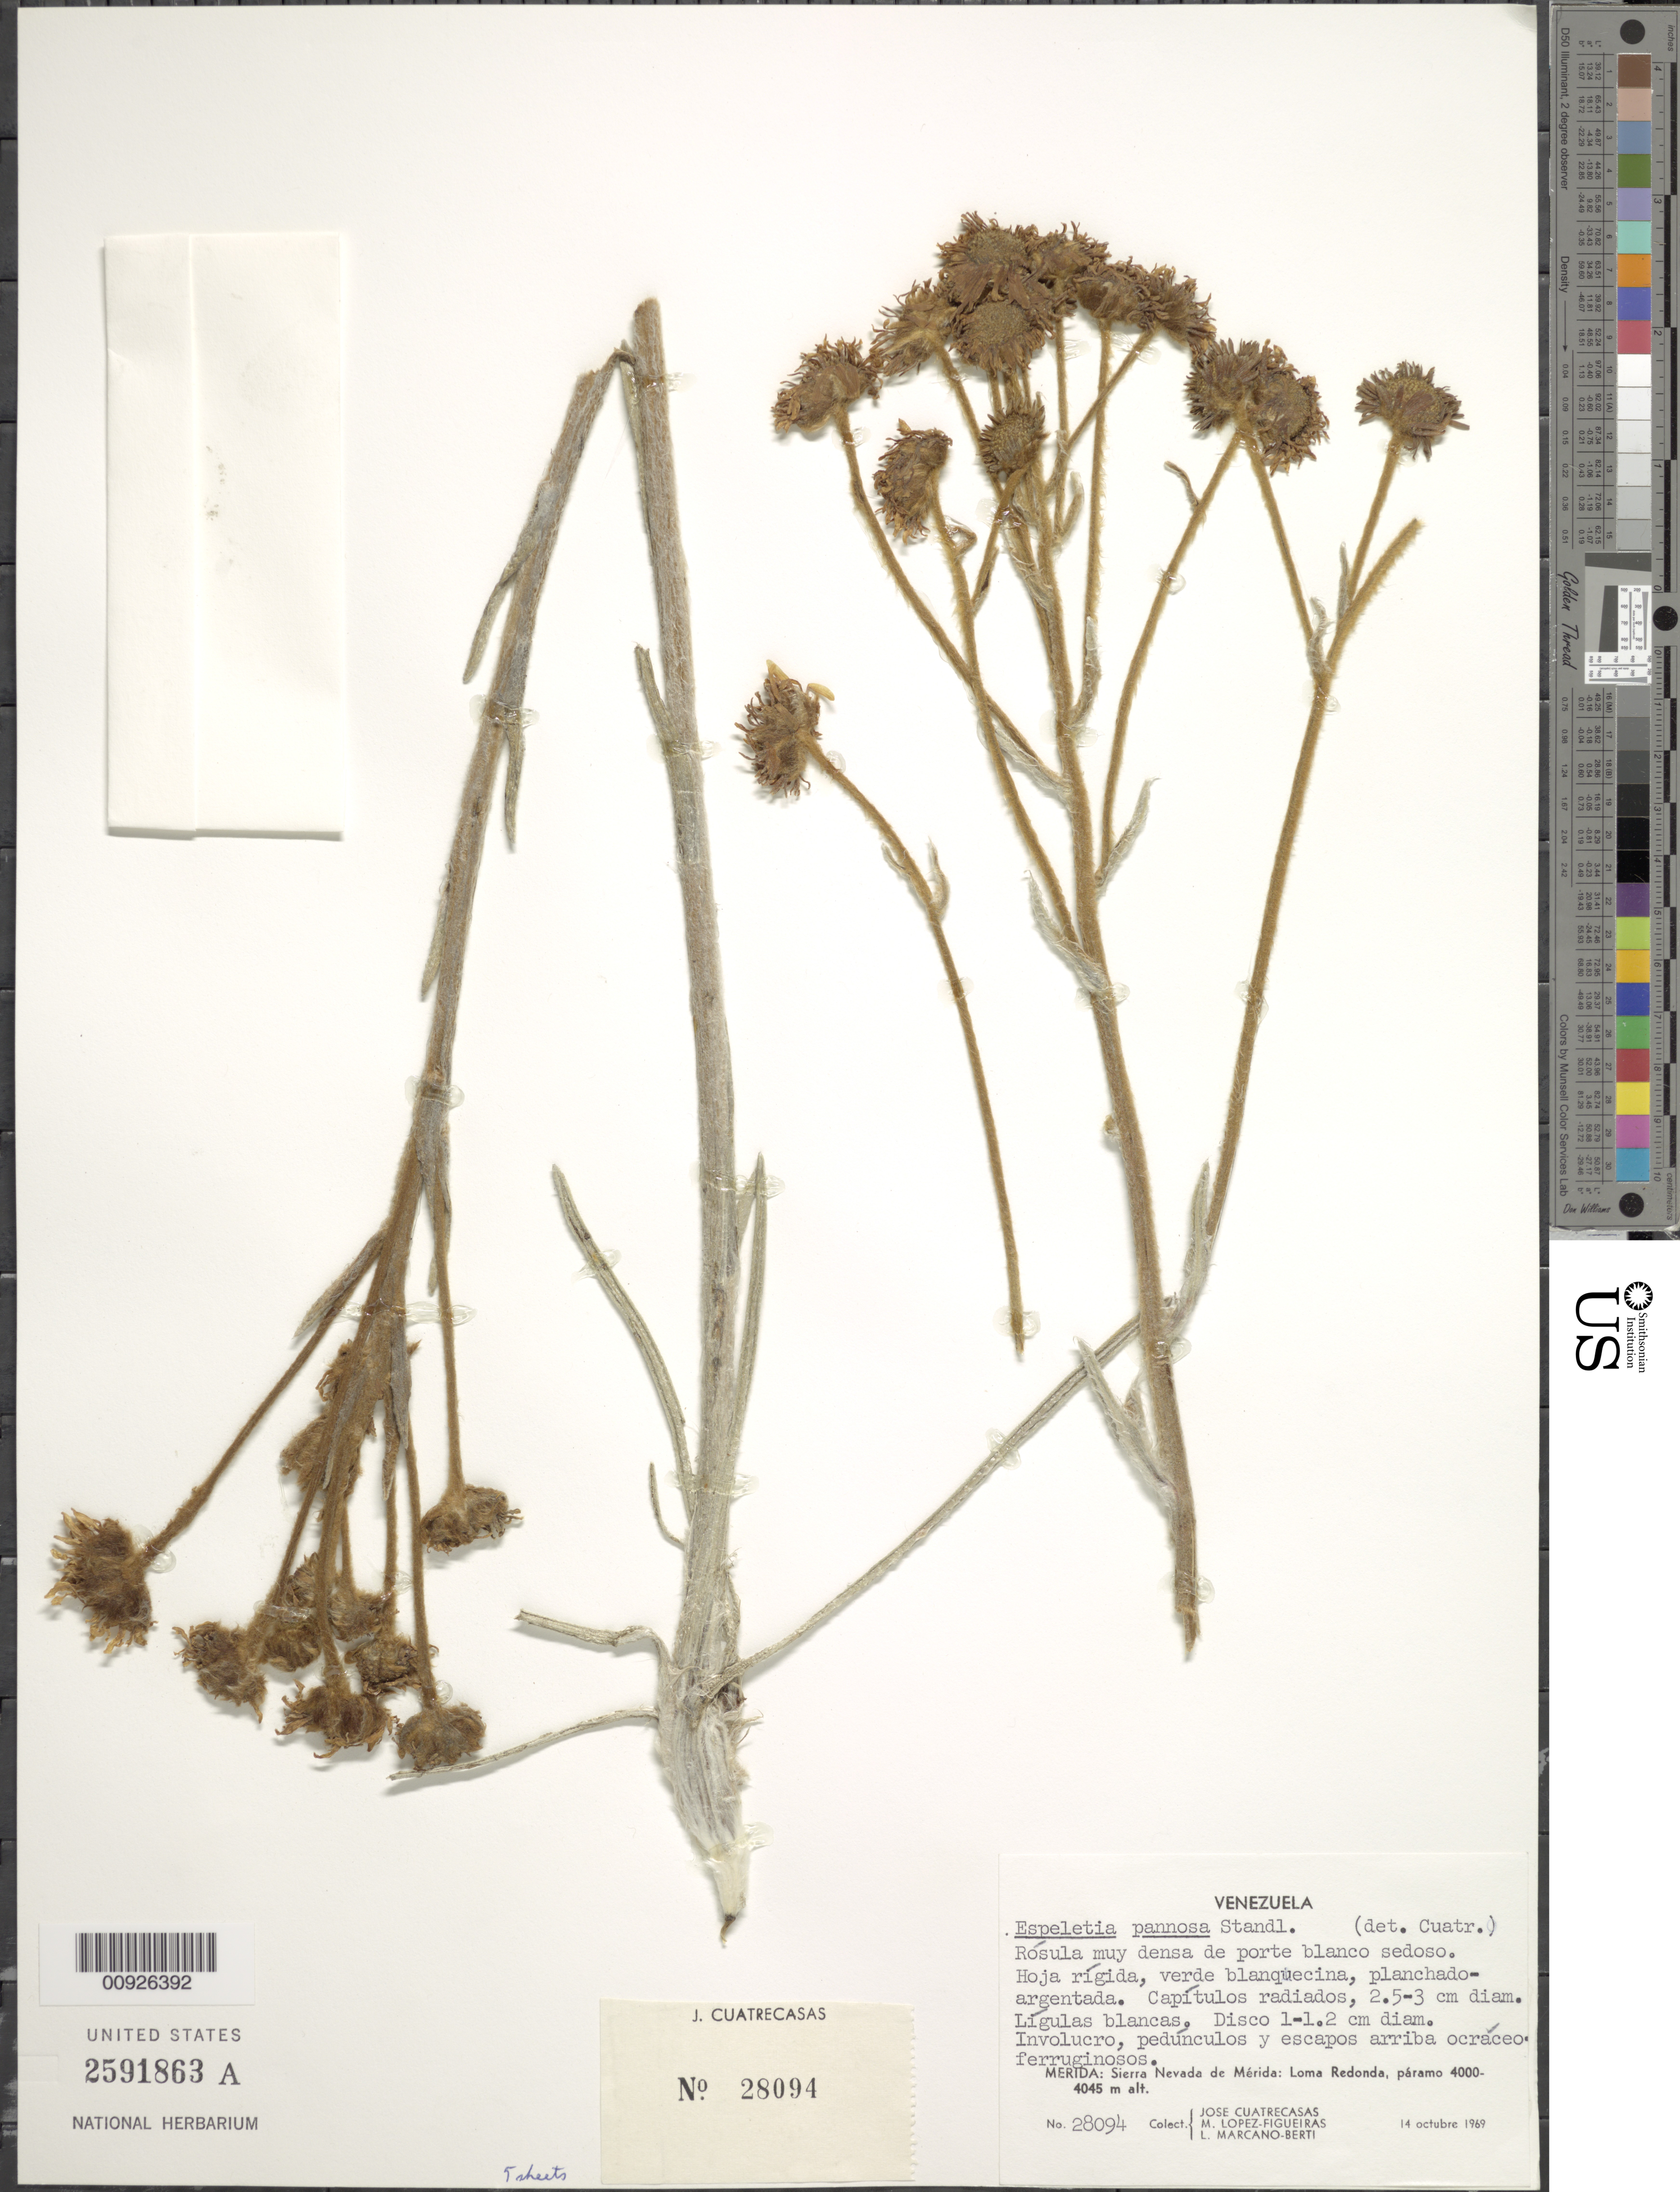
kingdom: Plantae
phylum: Tracheophyta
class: Magnoliopsida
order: Asterales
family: Asteraceae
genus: Espeletiopsis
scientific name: Espeletiopsis pannosa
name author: (Standl.) Cuatrec.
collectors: J. Cuatrecasas, M. López Figueiras & L. Marcano-Berti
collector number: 28094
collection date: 1969-10-14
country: Venezuela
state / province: Mérida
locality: Sierra Nevada de Mérida: Loma Redonda, páramo.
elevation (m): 4000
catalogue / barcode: US 2591863A